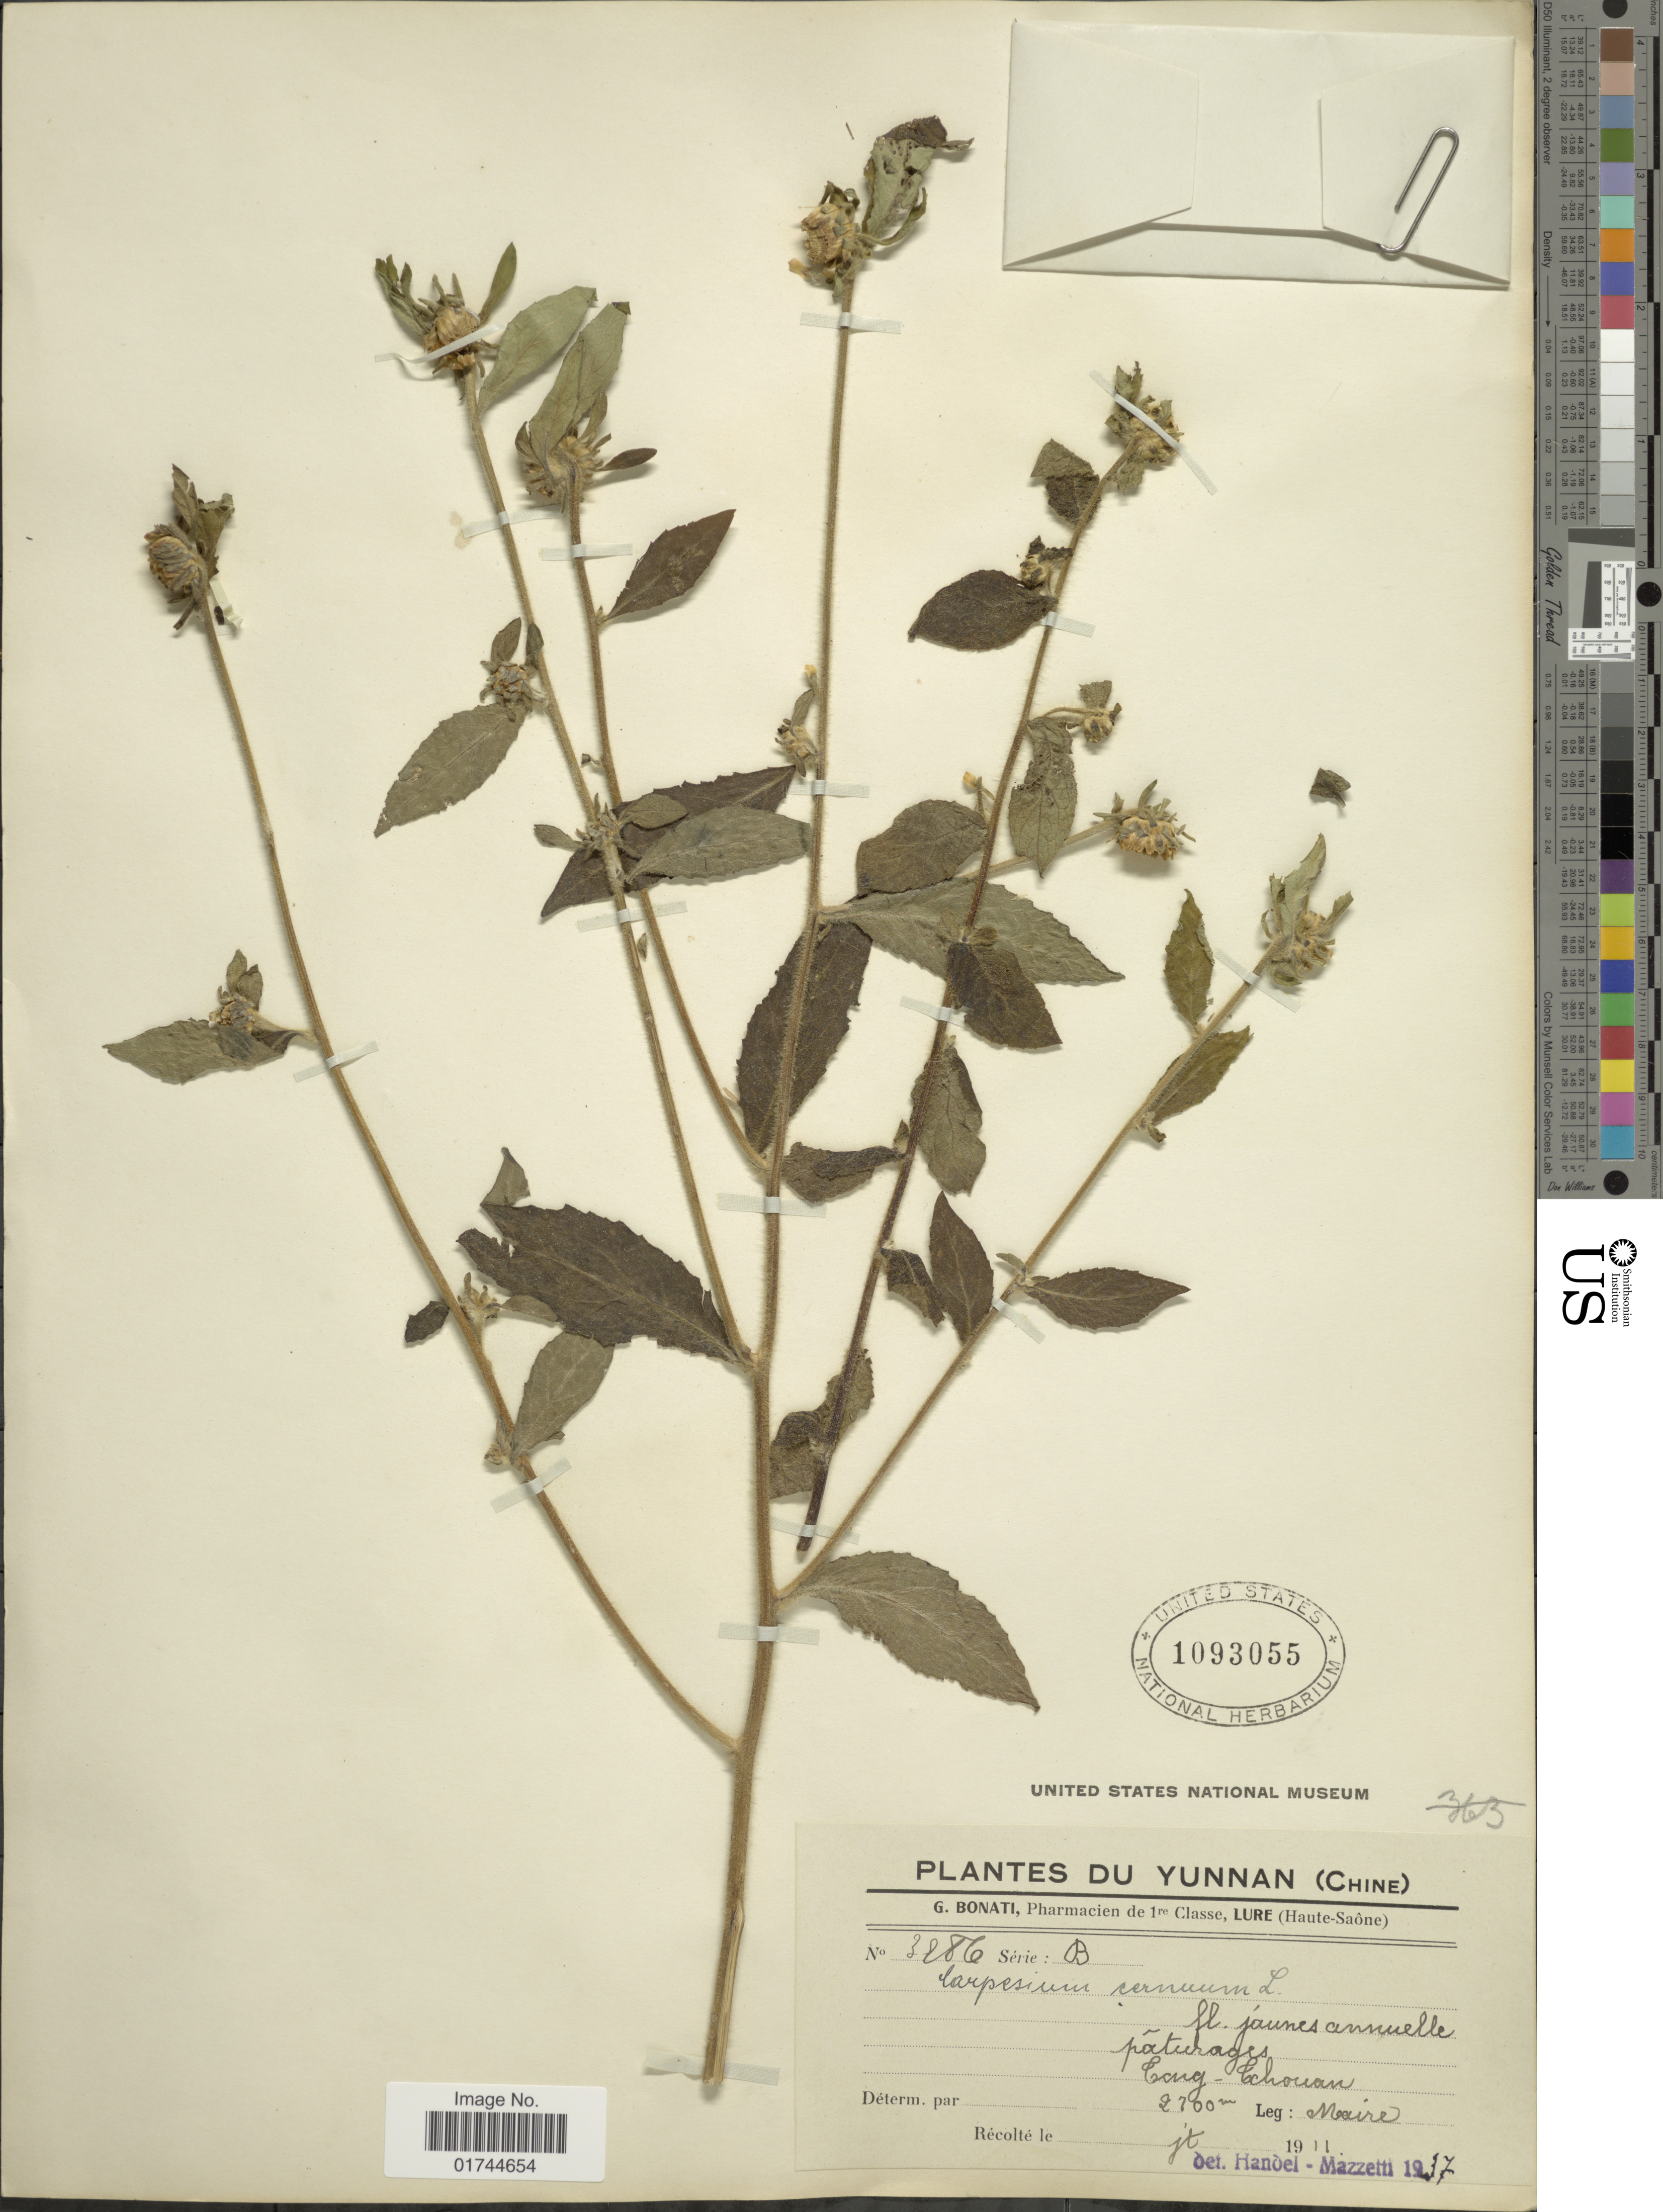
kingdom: Plantae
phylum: Tracheophyta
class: Magnoliopsida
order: Asterales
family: Asteraceae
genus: Carpesium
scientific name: Carpesium cernum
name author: L.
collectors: Maire, --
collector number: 3286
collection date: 1911-07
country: China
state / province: Yunnan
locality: Gang- Tchouan [interpreted]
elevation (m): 2700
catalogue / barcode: US 1093055